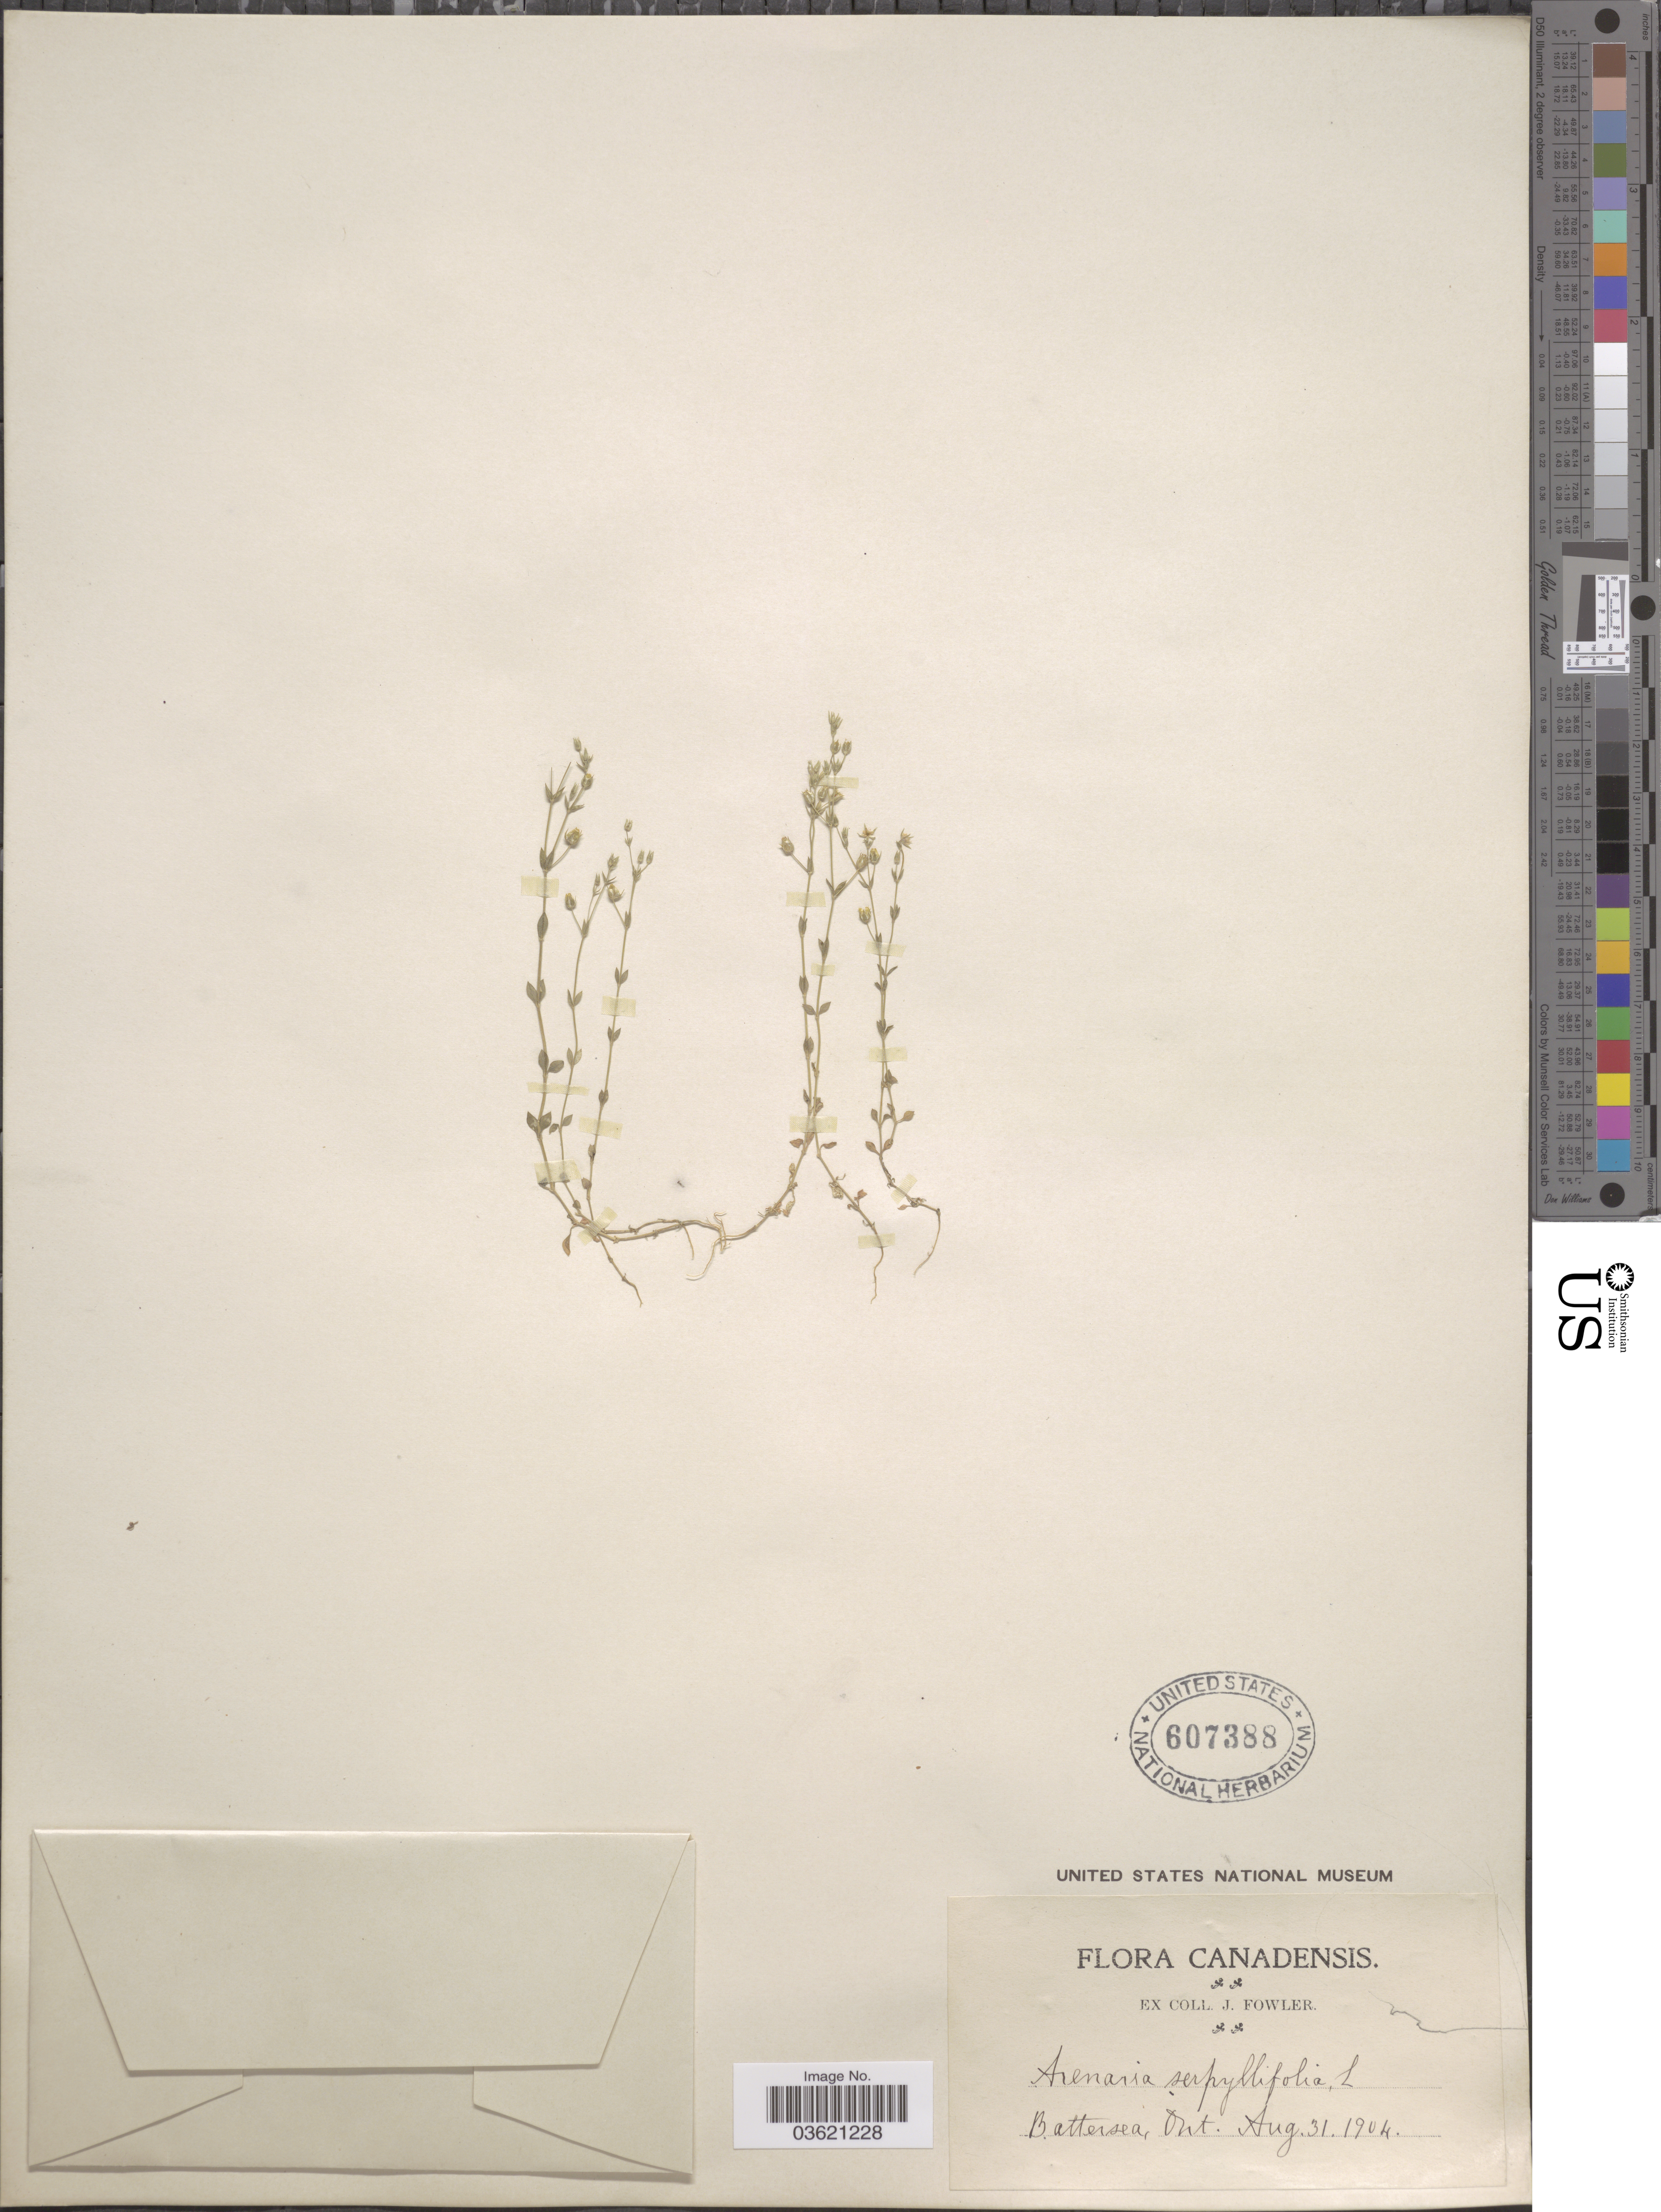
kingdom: Plantae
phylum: Tracheophyta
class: Magnoliopsida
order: Caryophyllales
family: Caryophyllaceae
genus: Arenaria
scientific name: Arenaria serpyllifolia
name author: L.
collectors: J. Fowler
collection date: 1904-08-31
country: Canada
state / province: Ontario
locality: Battersea.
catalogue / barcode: US 607388